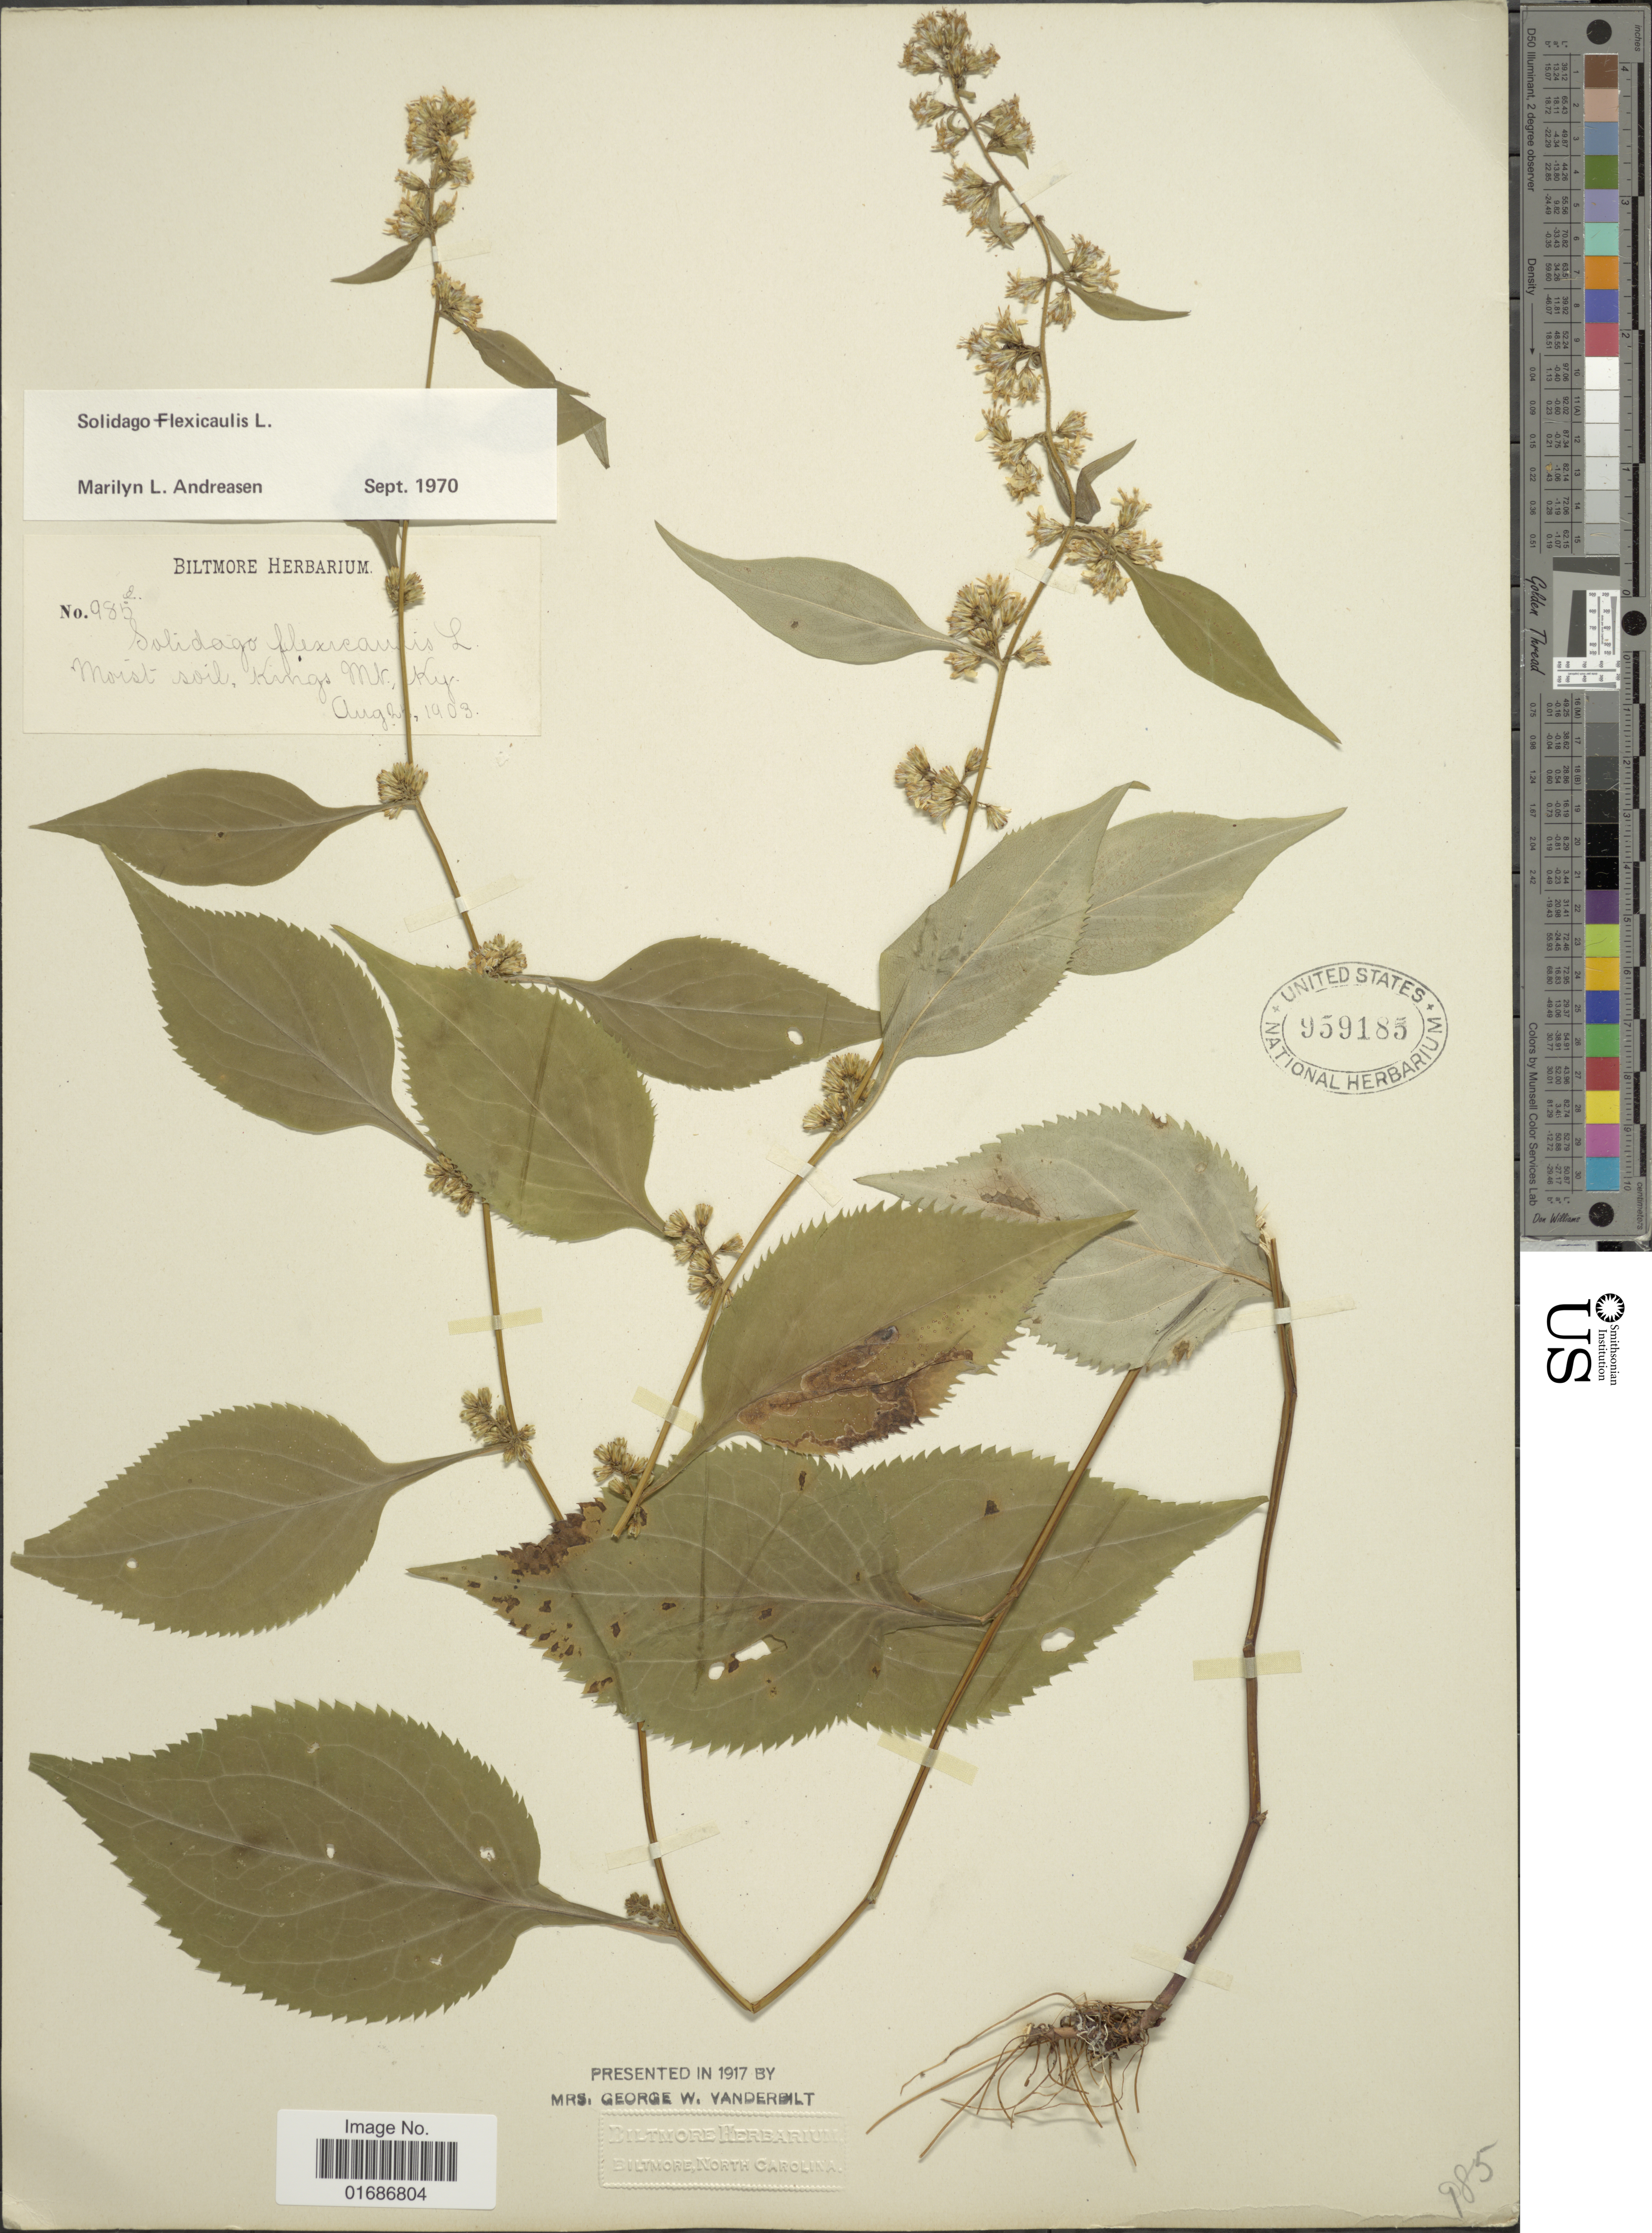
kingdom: Plantae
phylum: Tracheophyta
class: Magnoliopsida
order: Asterales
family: Asteraceae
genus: Solidago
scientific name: Solidago flexicaulis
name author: L.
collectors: ex herb. Biltmore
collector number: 985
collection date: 1903-08-08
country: United States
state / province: Kentucky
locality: Moist soil, Kings Mt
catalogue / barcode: US 959185